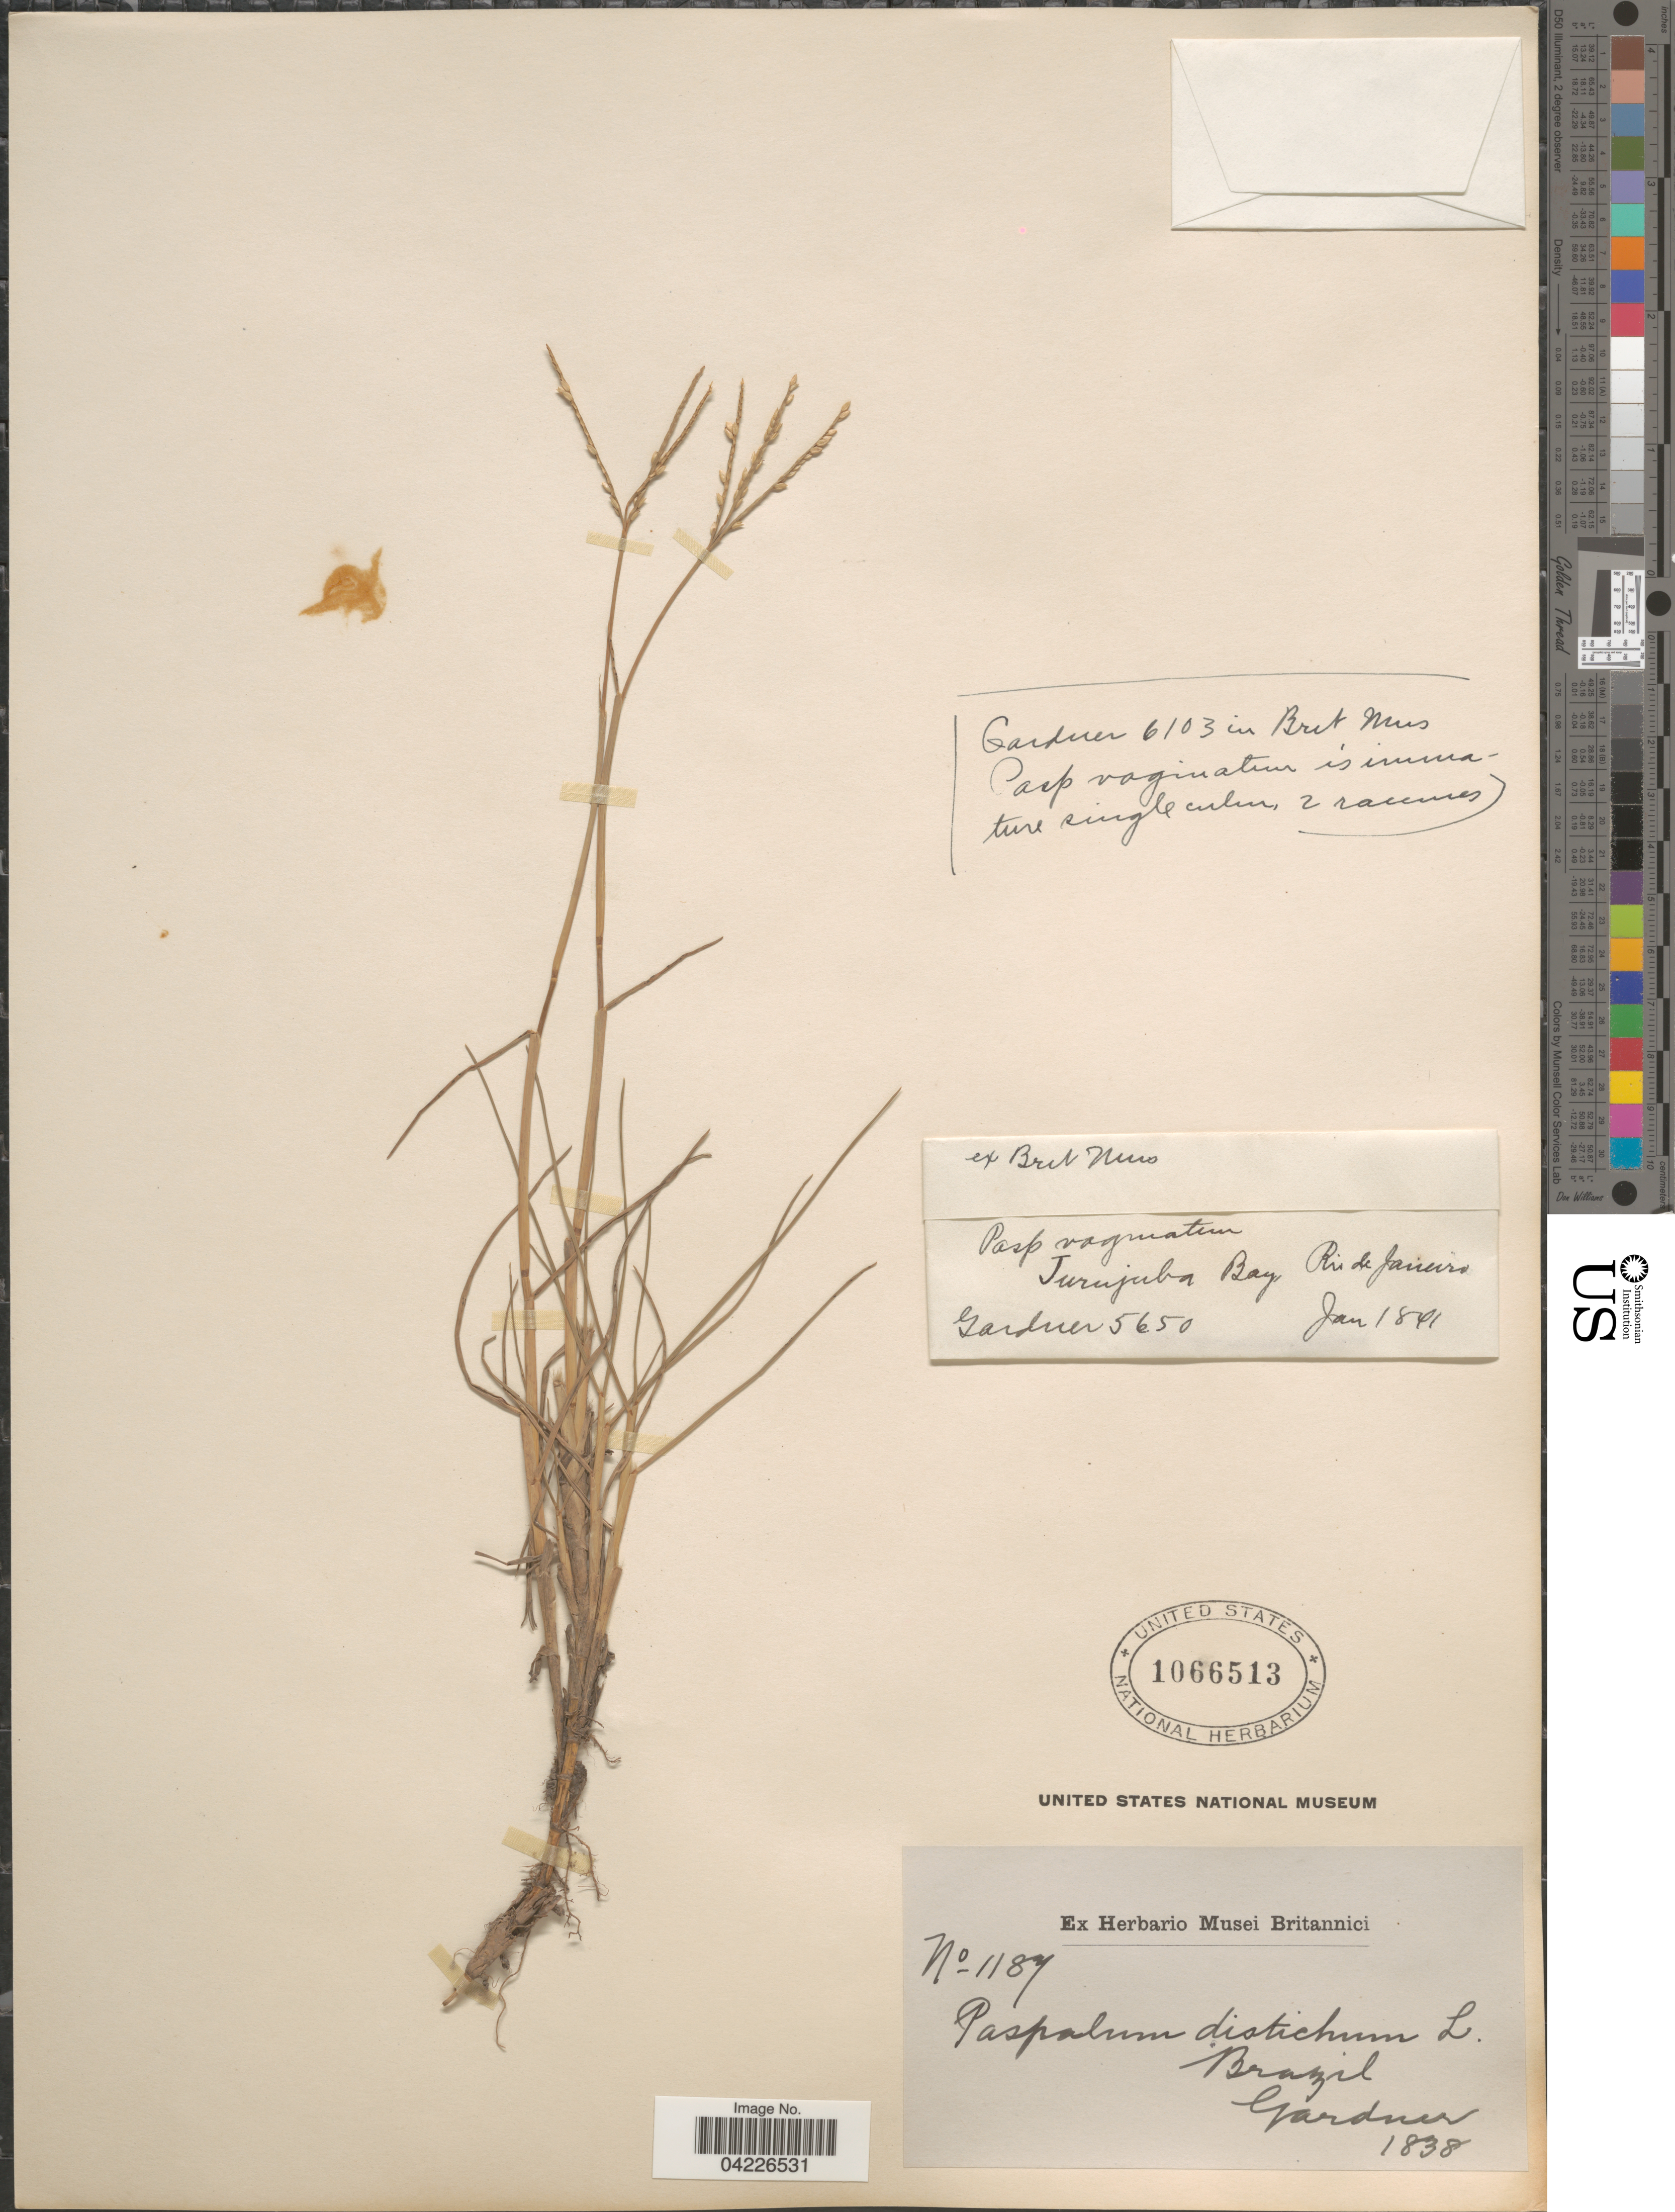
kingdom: Plantae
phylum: Tracheophyta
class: Liliopsida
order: Poales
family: Poaceae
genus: Paspalum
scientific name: Paspalum vaginatum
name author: Sw.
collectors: -- Gardner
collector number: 1187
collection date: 1838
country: Brazil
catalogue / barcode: US 1066513-3